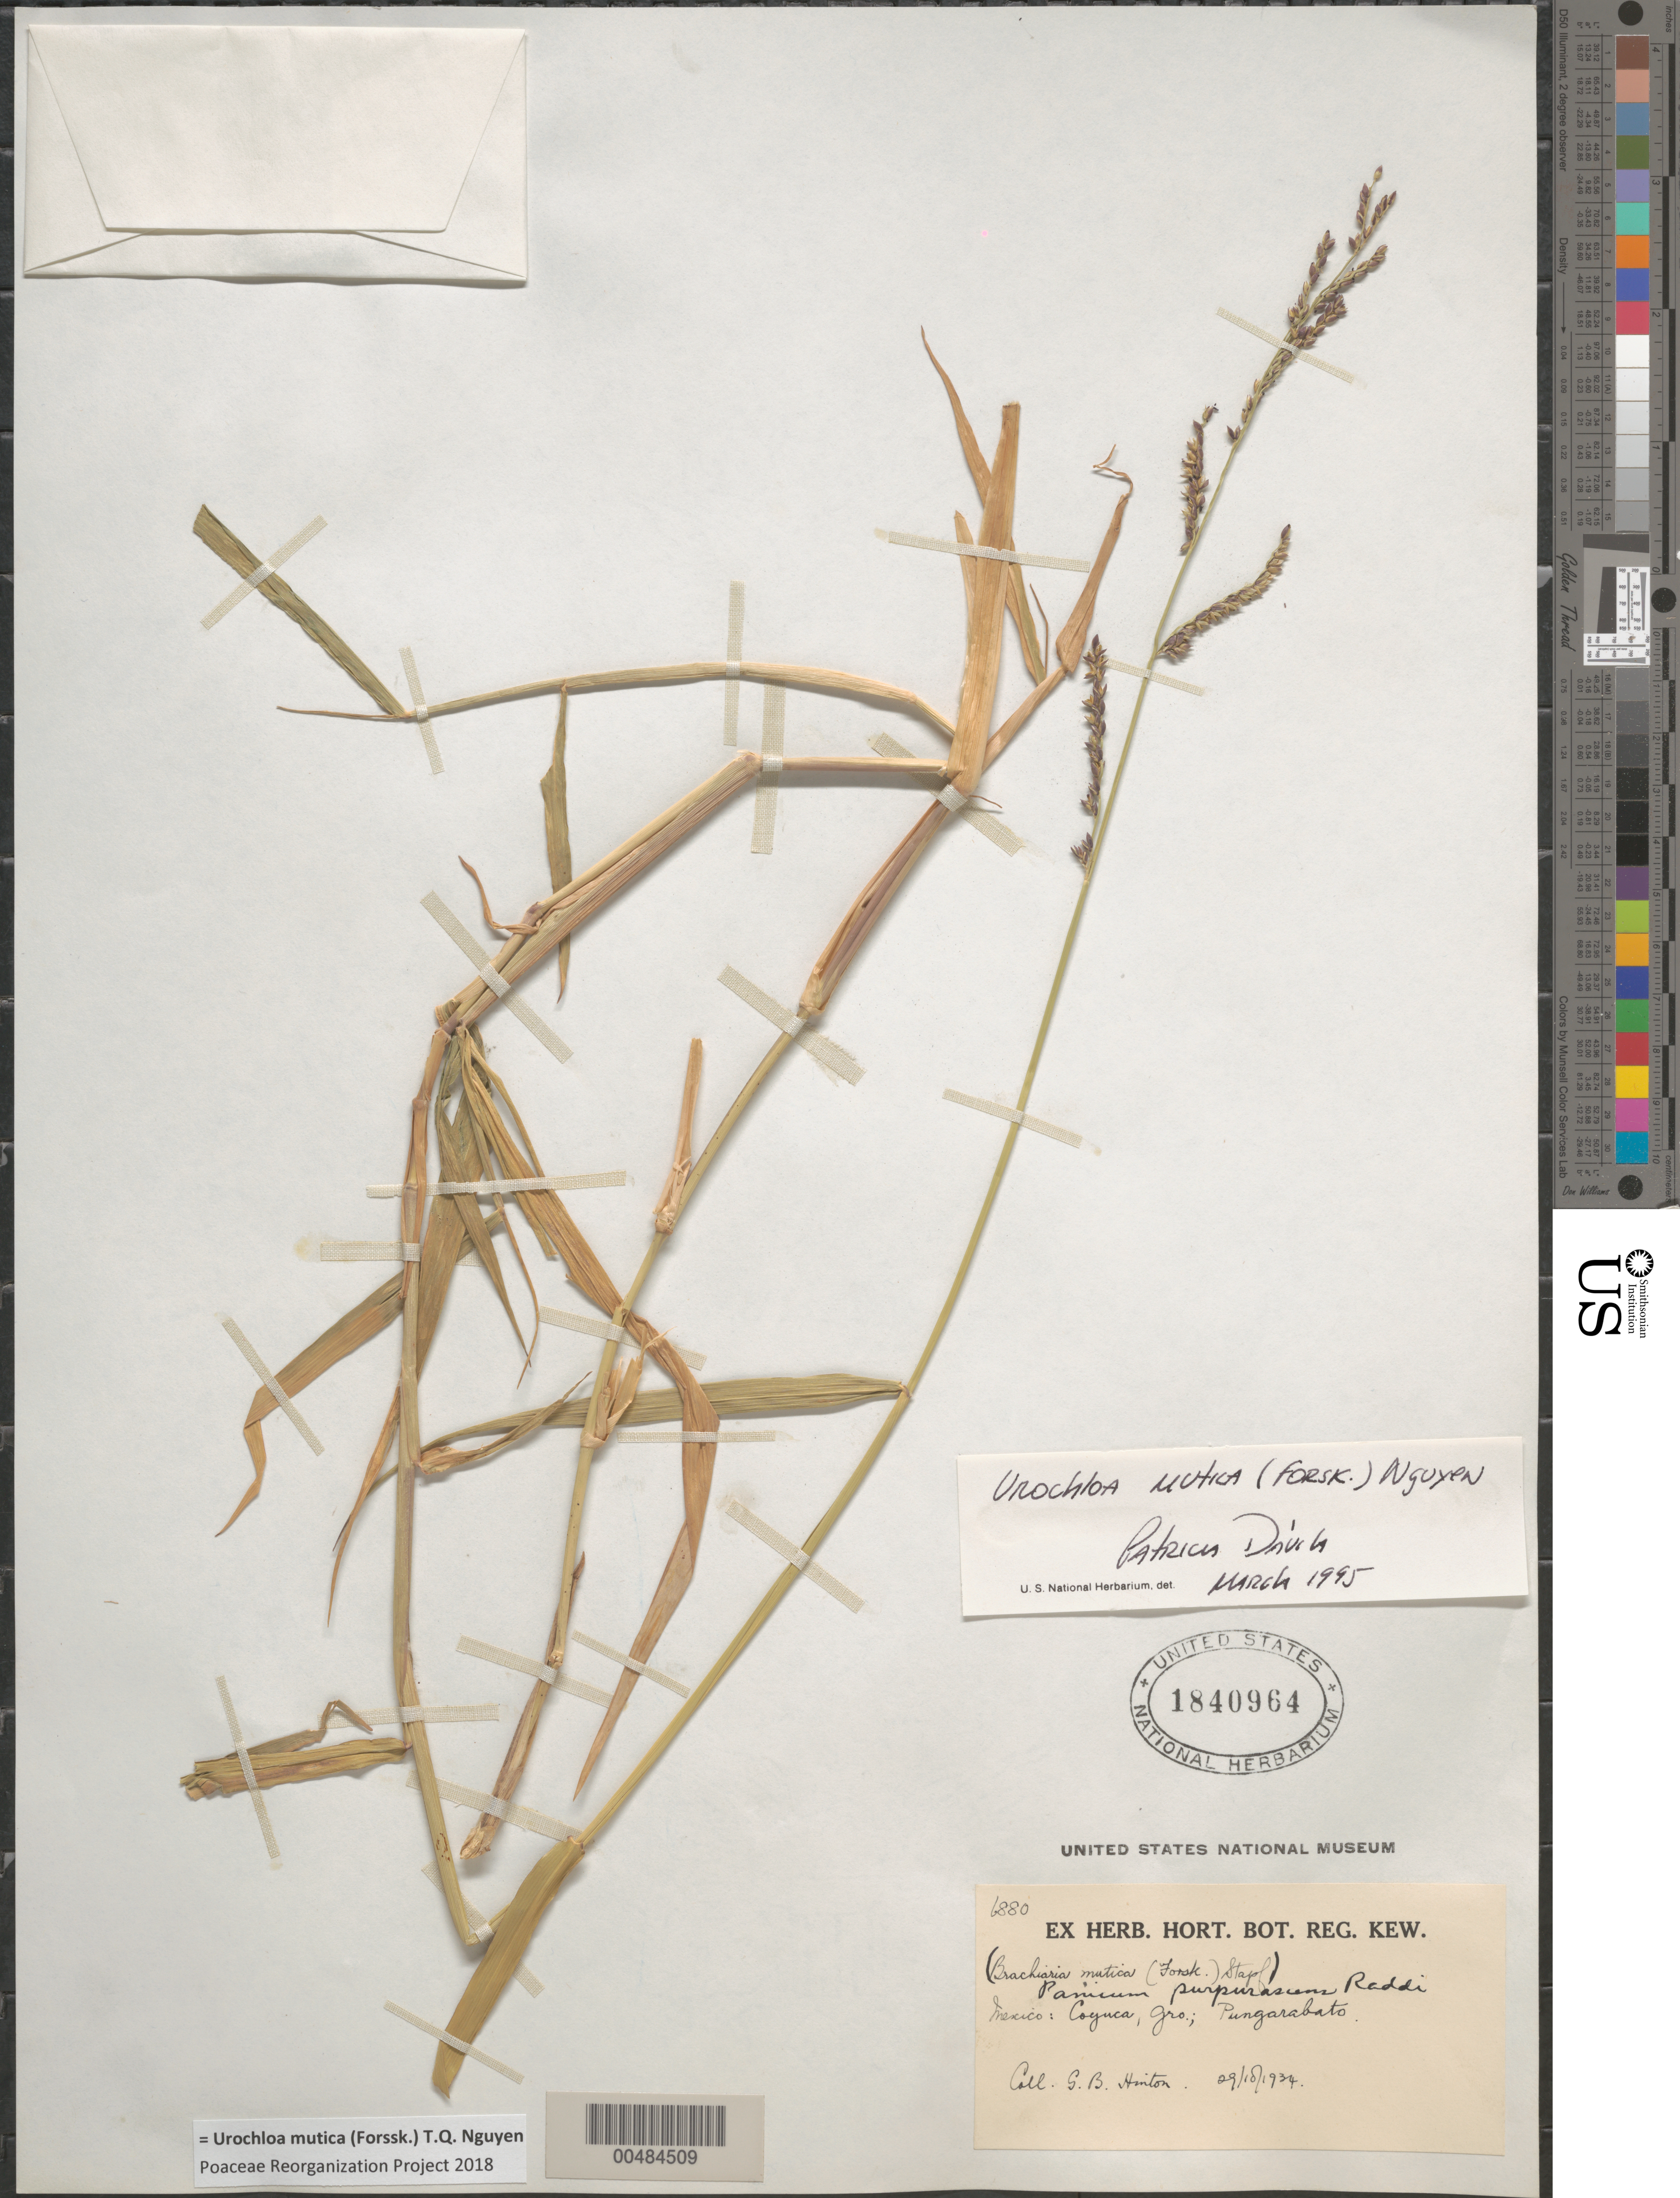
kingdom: Plantae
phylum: Tracheophyta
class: Liliopsida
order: Poales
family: Poaceae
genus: Urochloa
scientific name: Urochloa mutica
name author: (Forssk.) T.Q. Nguyen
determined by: Dávila, P. D.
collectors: G. B. Hinton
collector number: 6880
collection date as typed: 29 Oct 1934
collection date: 1934-10-29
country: Mexico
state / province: Guerrero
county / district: Coyuca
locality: Pungarabato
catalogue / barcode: US 1840964